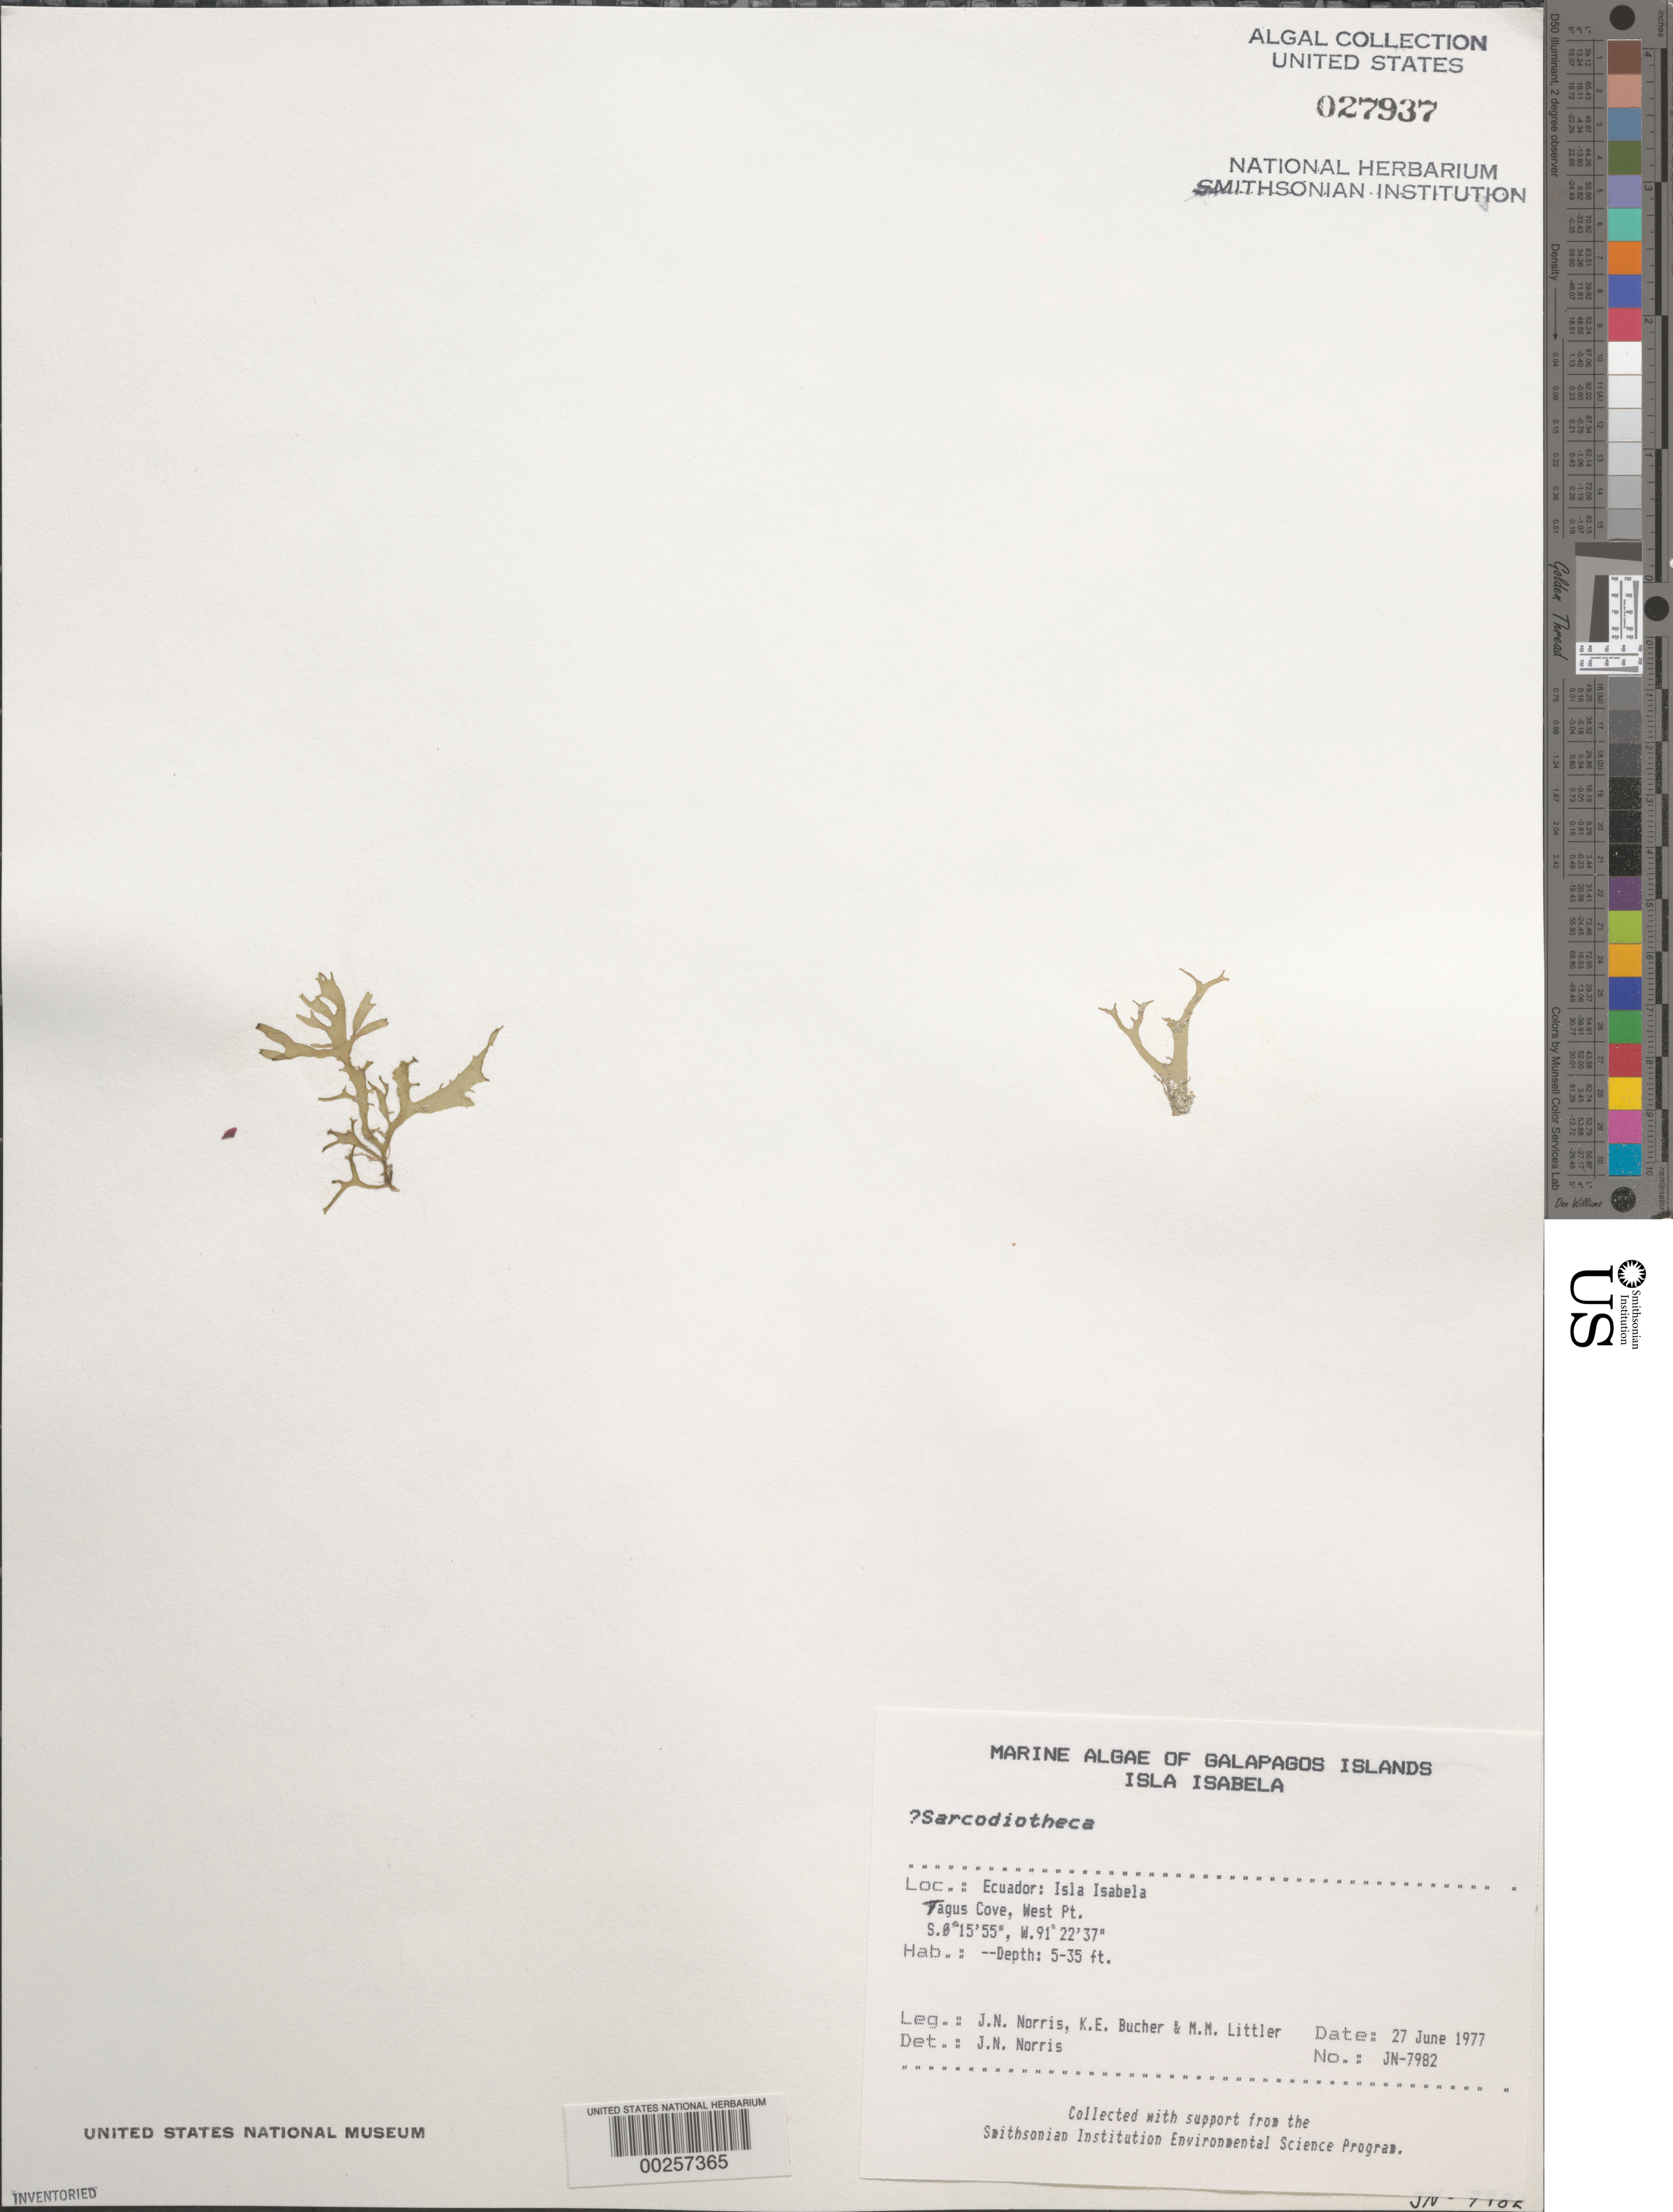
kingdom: Plantae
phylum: Rhodophyta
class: Florideophyceae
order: Gigartinales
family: Solieriaceae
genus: Sarcodiotheca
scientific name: Sarcodiotheca sp.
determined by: Norris, James N.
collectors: J. N. Norris, K. E. Bucher & M. M. Littler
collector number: JN-7982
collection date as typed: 27 Jun 1977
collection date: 1977-06-27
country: Ecuador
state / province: Colón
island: Isabela [Albemarle]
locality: Tagus Cove, West Point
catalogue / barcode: US 27937